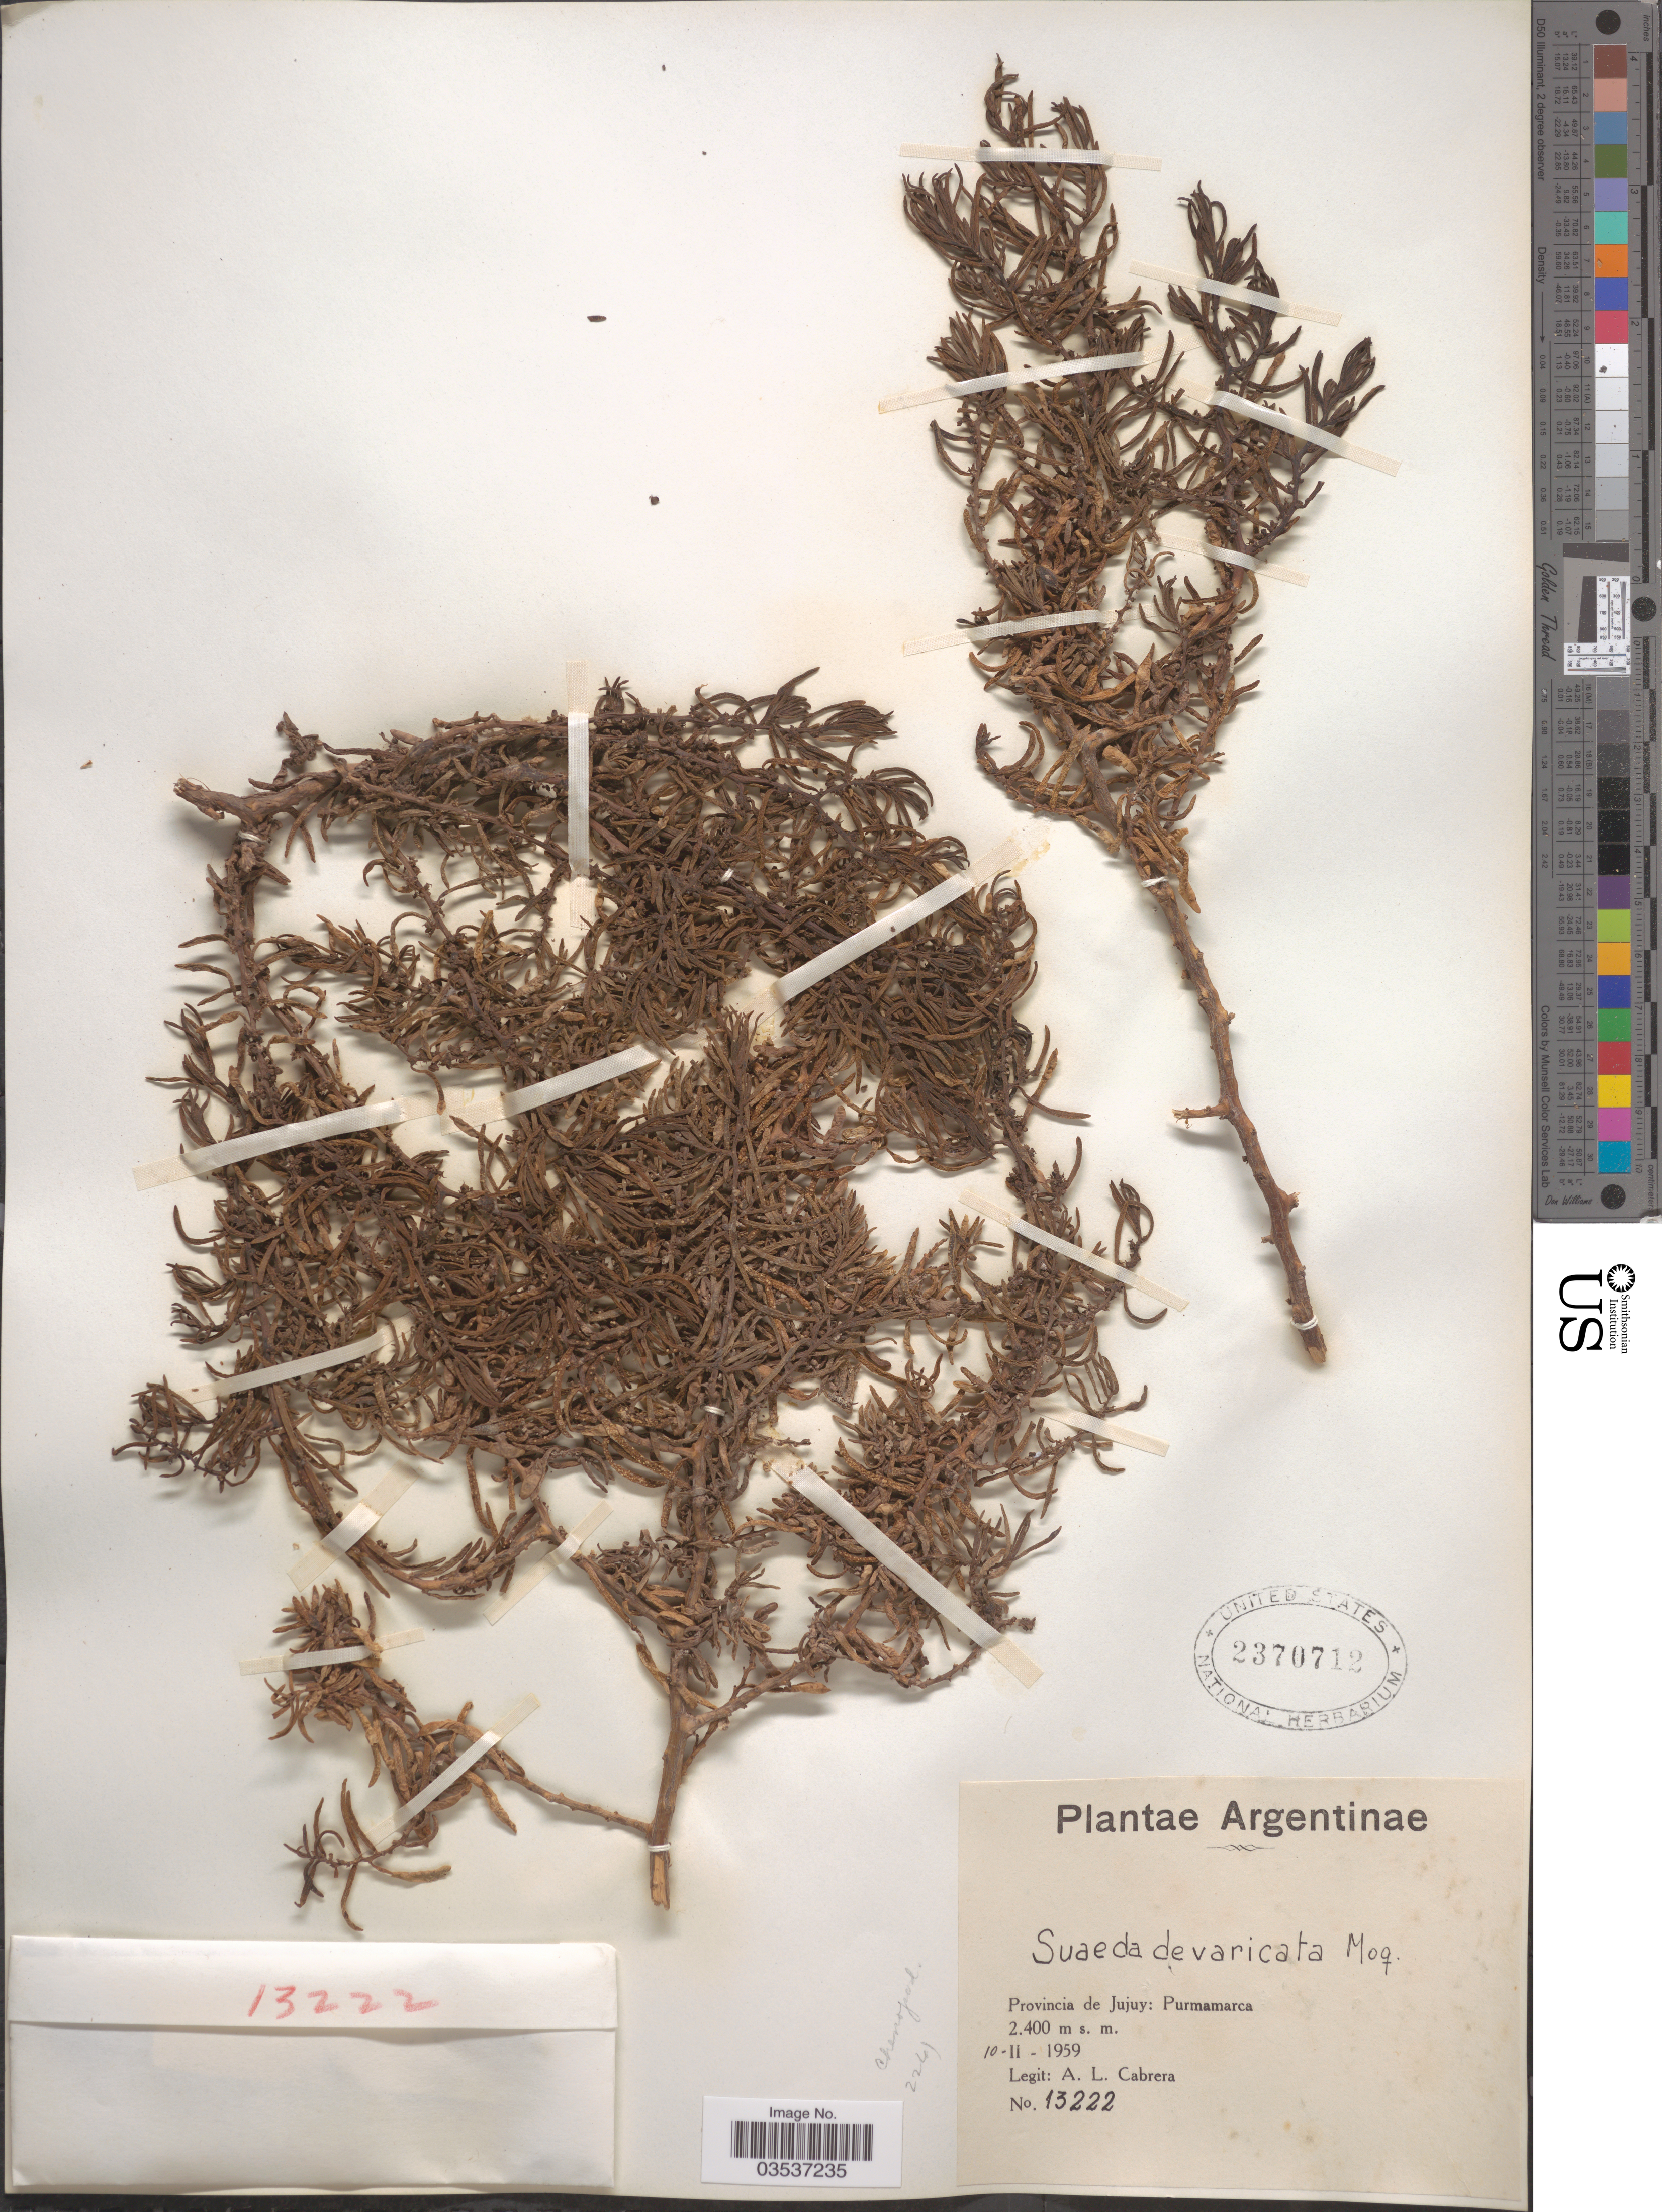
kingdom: Plantae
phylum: Tracheophyta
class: Magnoliopsida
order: Caryophyllales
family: Amaranthaceae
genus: Suaeda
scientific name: Suaeda divaricata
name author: Moq.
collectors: A. L. Cabrera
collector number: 13222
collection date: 1959-02-10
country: Argentina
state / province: Jujuy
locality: Purmamarca.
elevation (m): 2400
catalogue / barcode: US 2370712